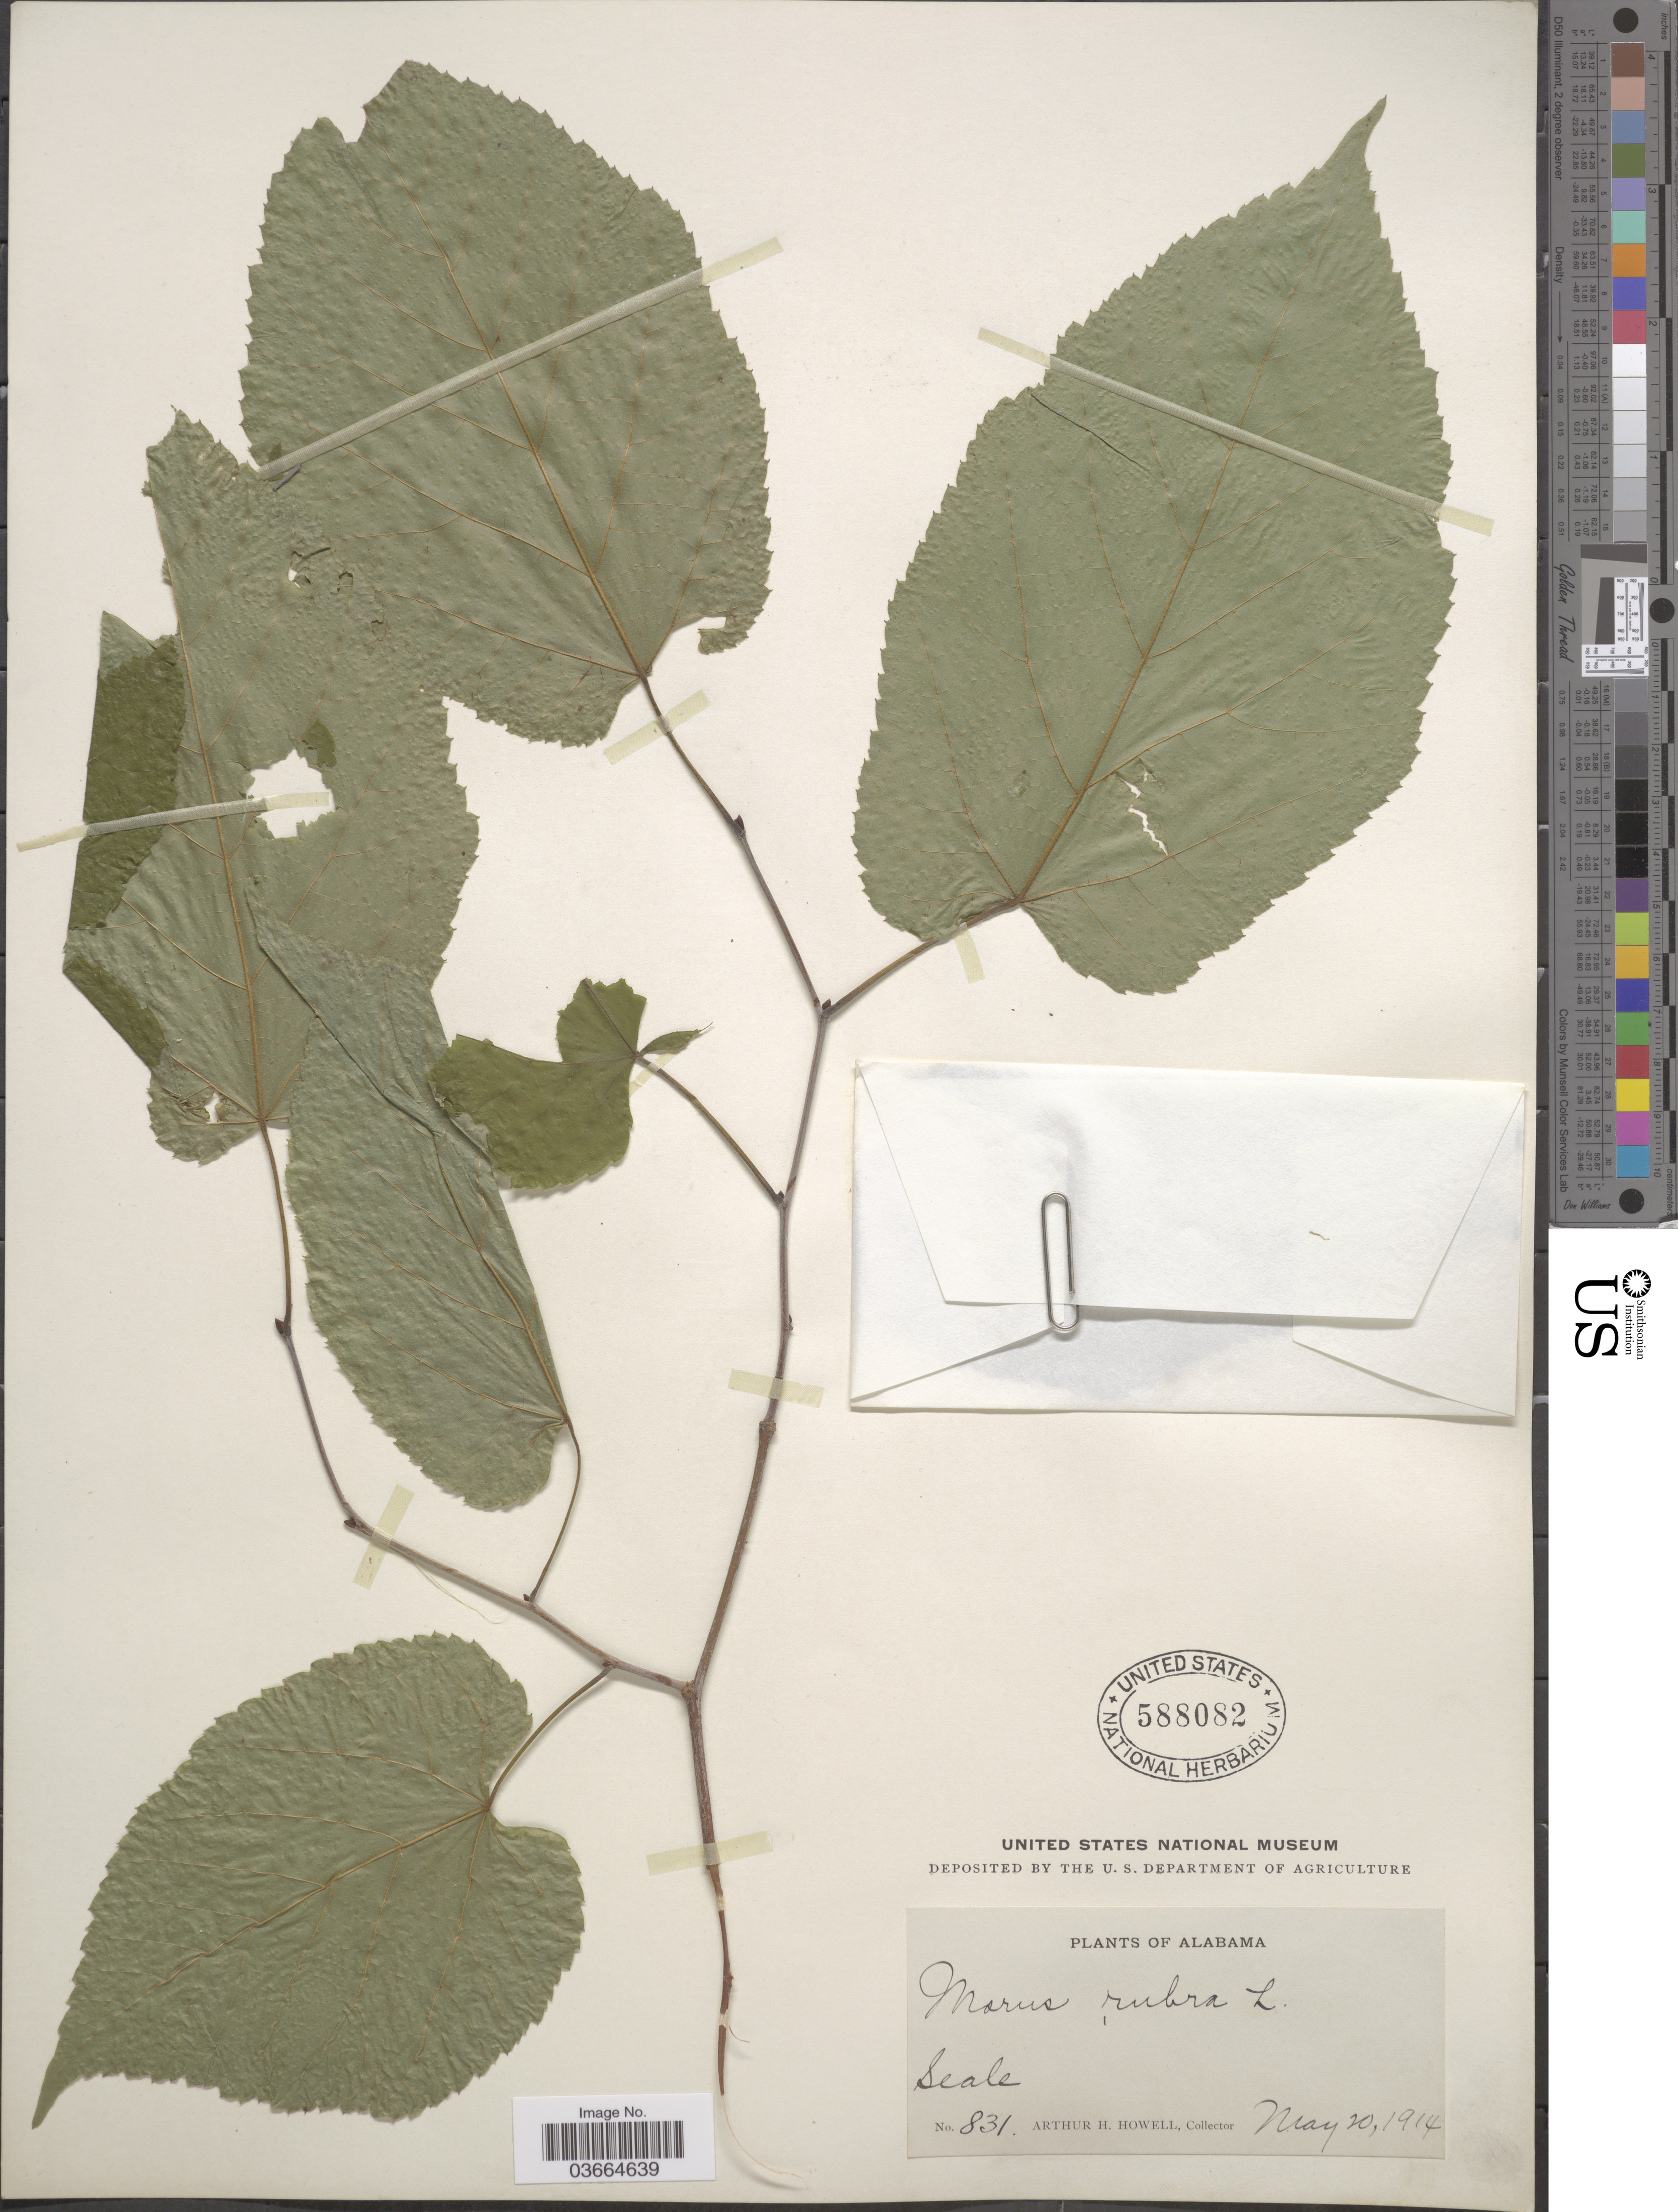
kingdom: Plantae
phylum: Tracheophyta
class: Magnoliopsida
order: Rosales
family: Moraceae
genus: Morus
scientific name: Morus rubra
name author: L.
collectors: A. H. Howell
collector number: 831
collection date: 1914-05-20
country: United States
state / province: Alabama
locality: Seale.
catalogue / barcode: US 588082